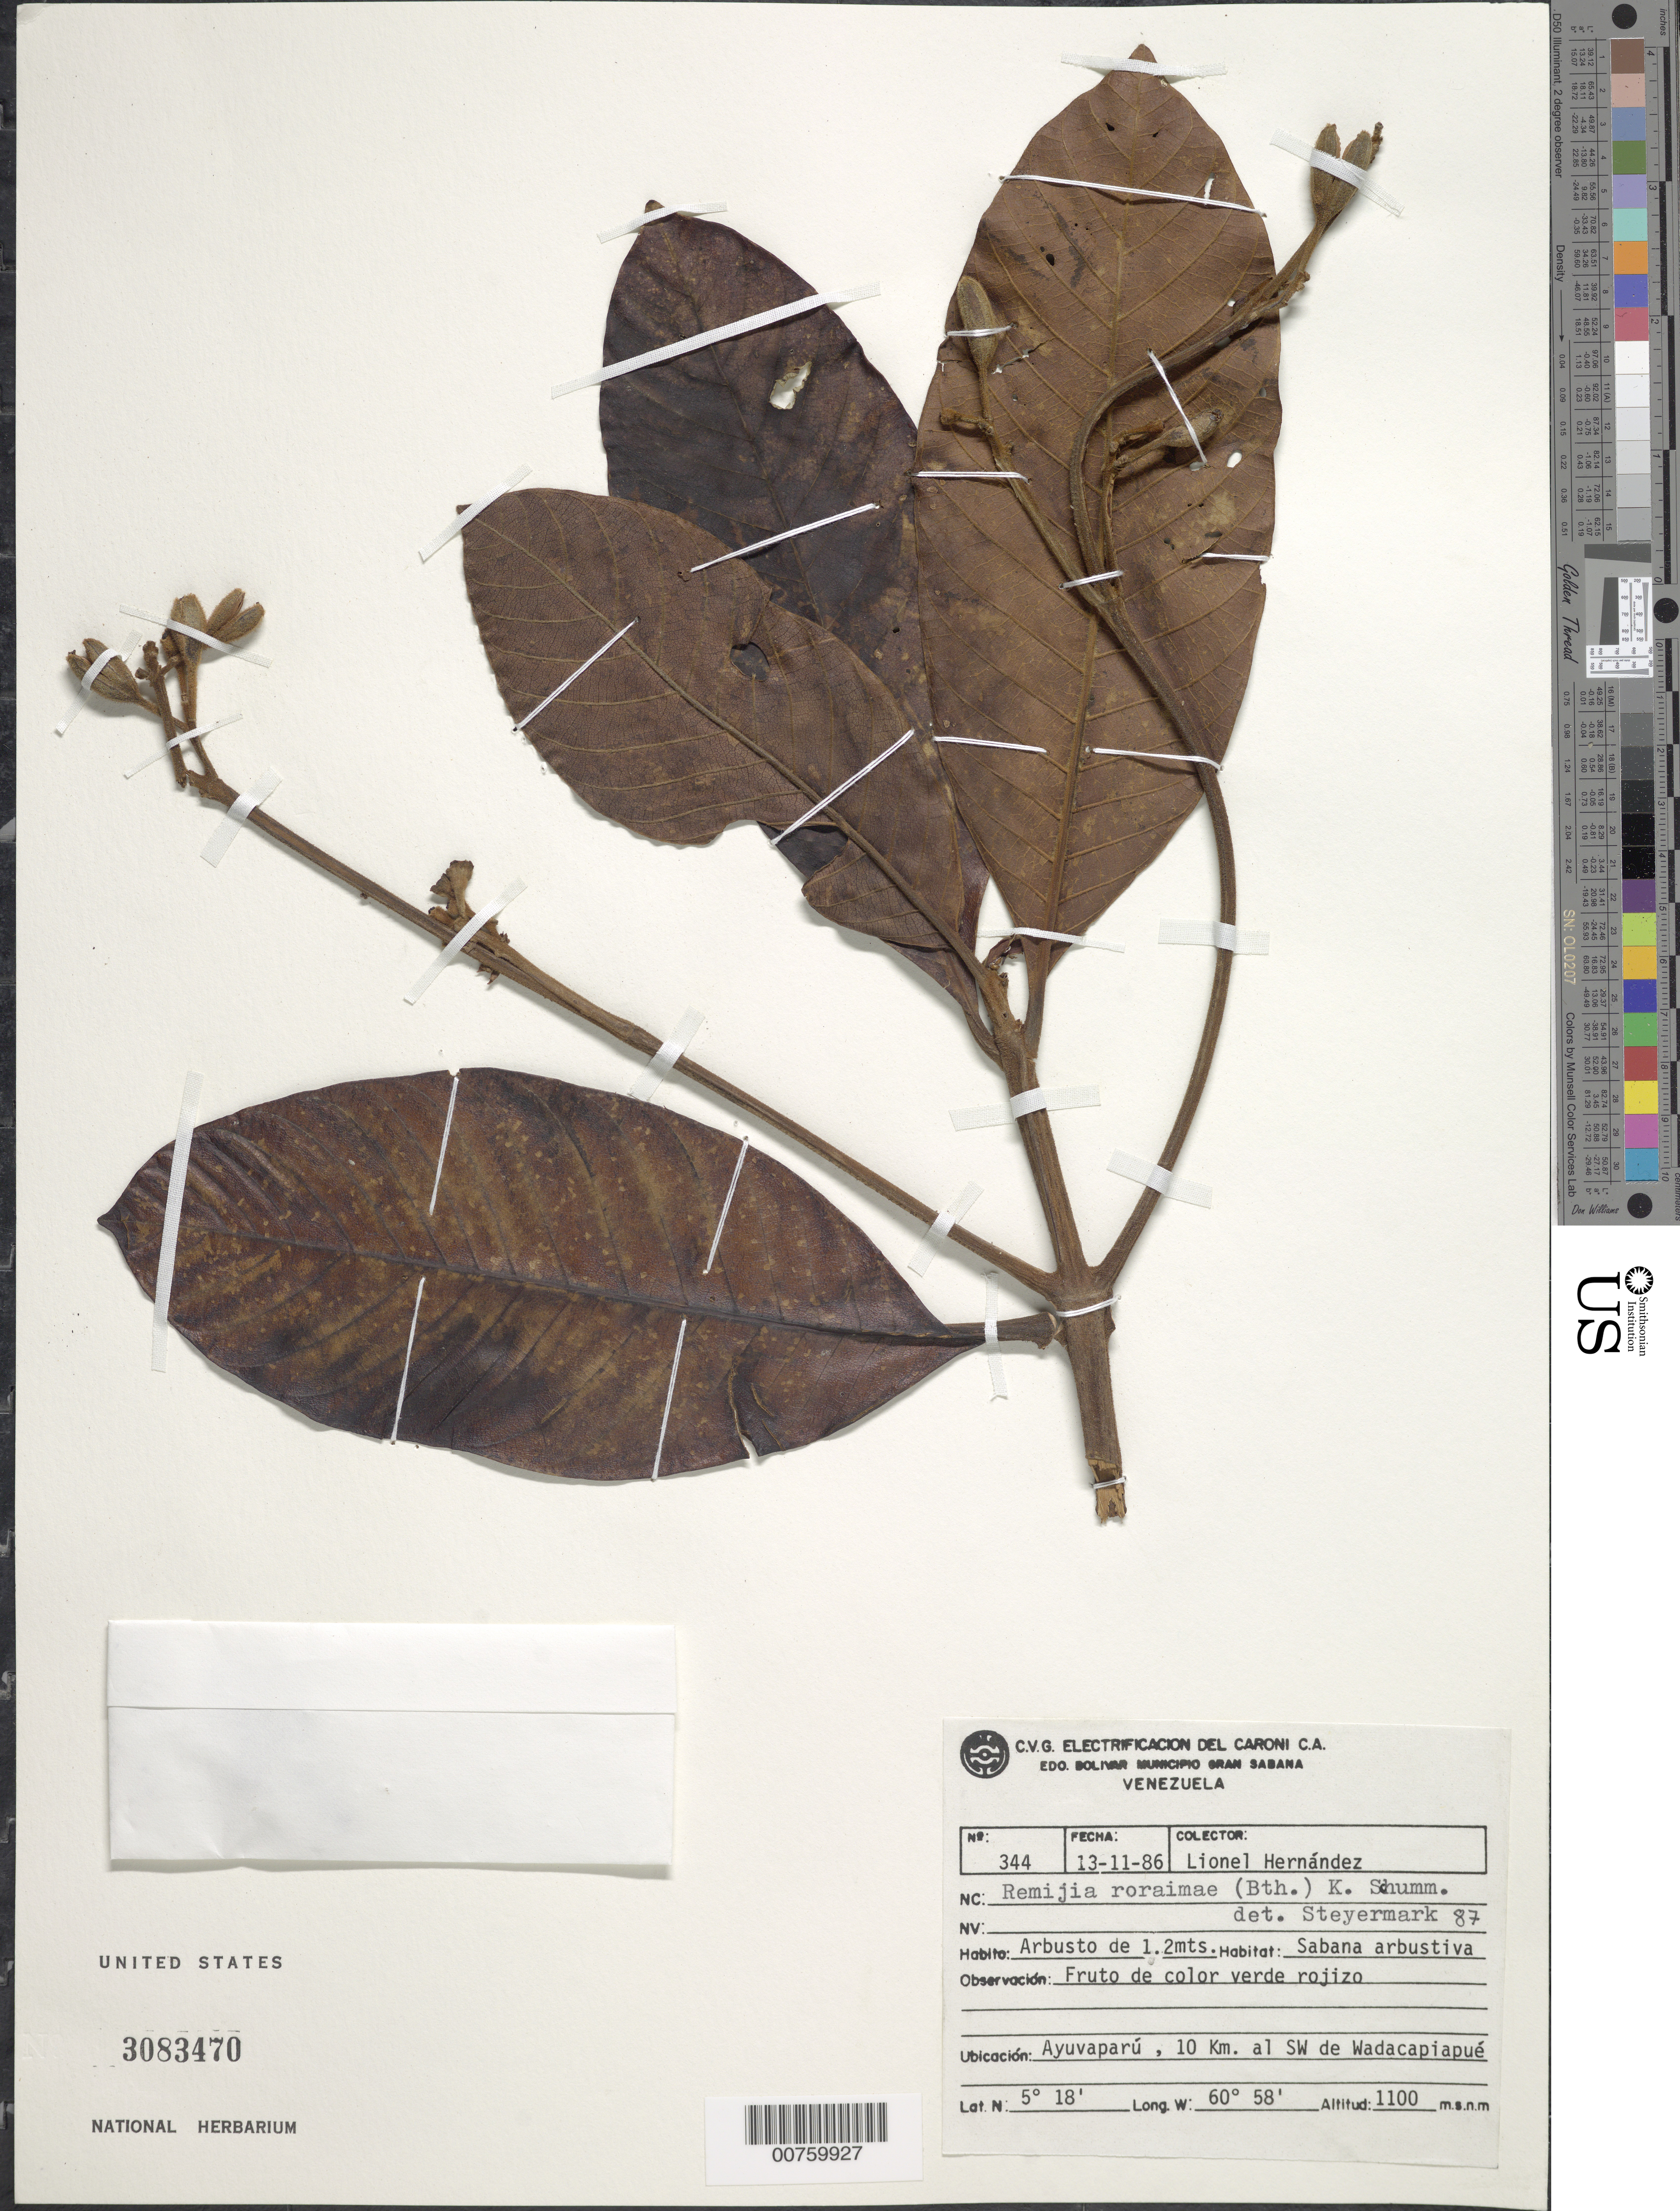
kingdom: Plantae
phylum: Tracheophyta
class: Magnoliopsida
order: Gentianales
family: Rubiaceae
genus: Remijia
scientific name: Remijia roraimae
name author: (Benth.) K. Schum.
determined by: Steyermark, Julian A., (VEN)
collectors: L. Hernández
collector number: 344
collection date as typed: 13-Nov-86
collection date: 1986-11-13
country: Venezuela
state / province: Bolívar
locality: Mun. Gran Sabana, Ayavaparú, 10 km SW de Wadakapiapué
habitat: Sabana arbustiva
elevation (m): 1100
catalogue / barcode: US 3083470